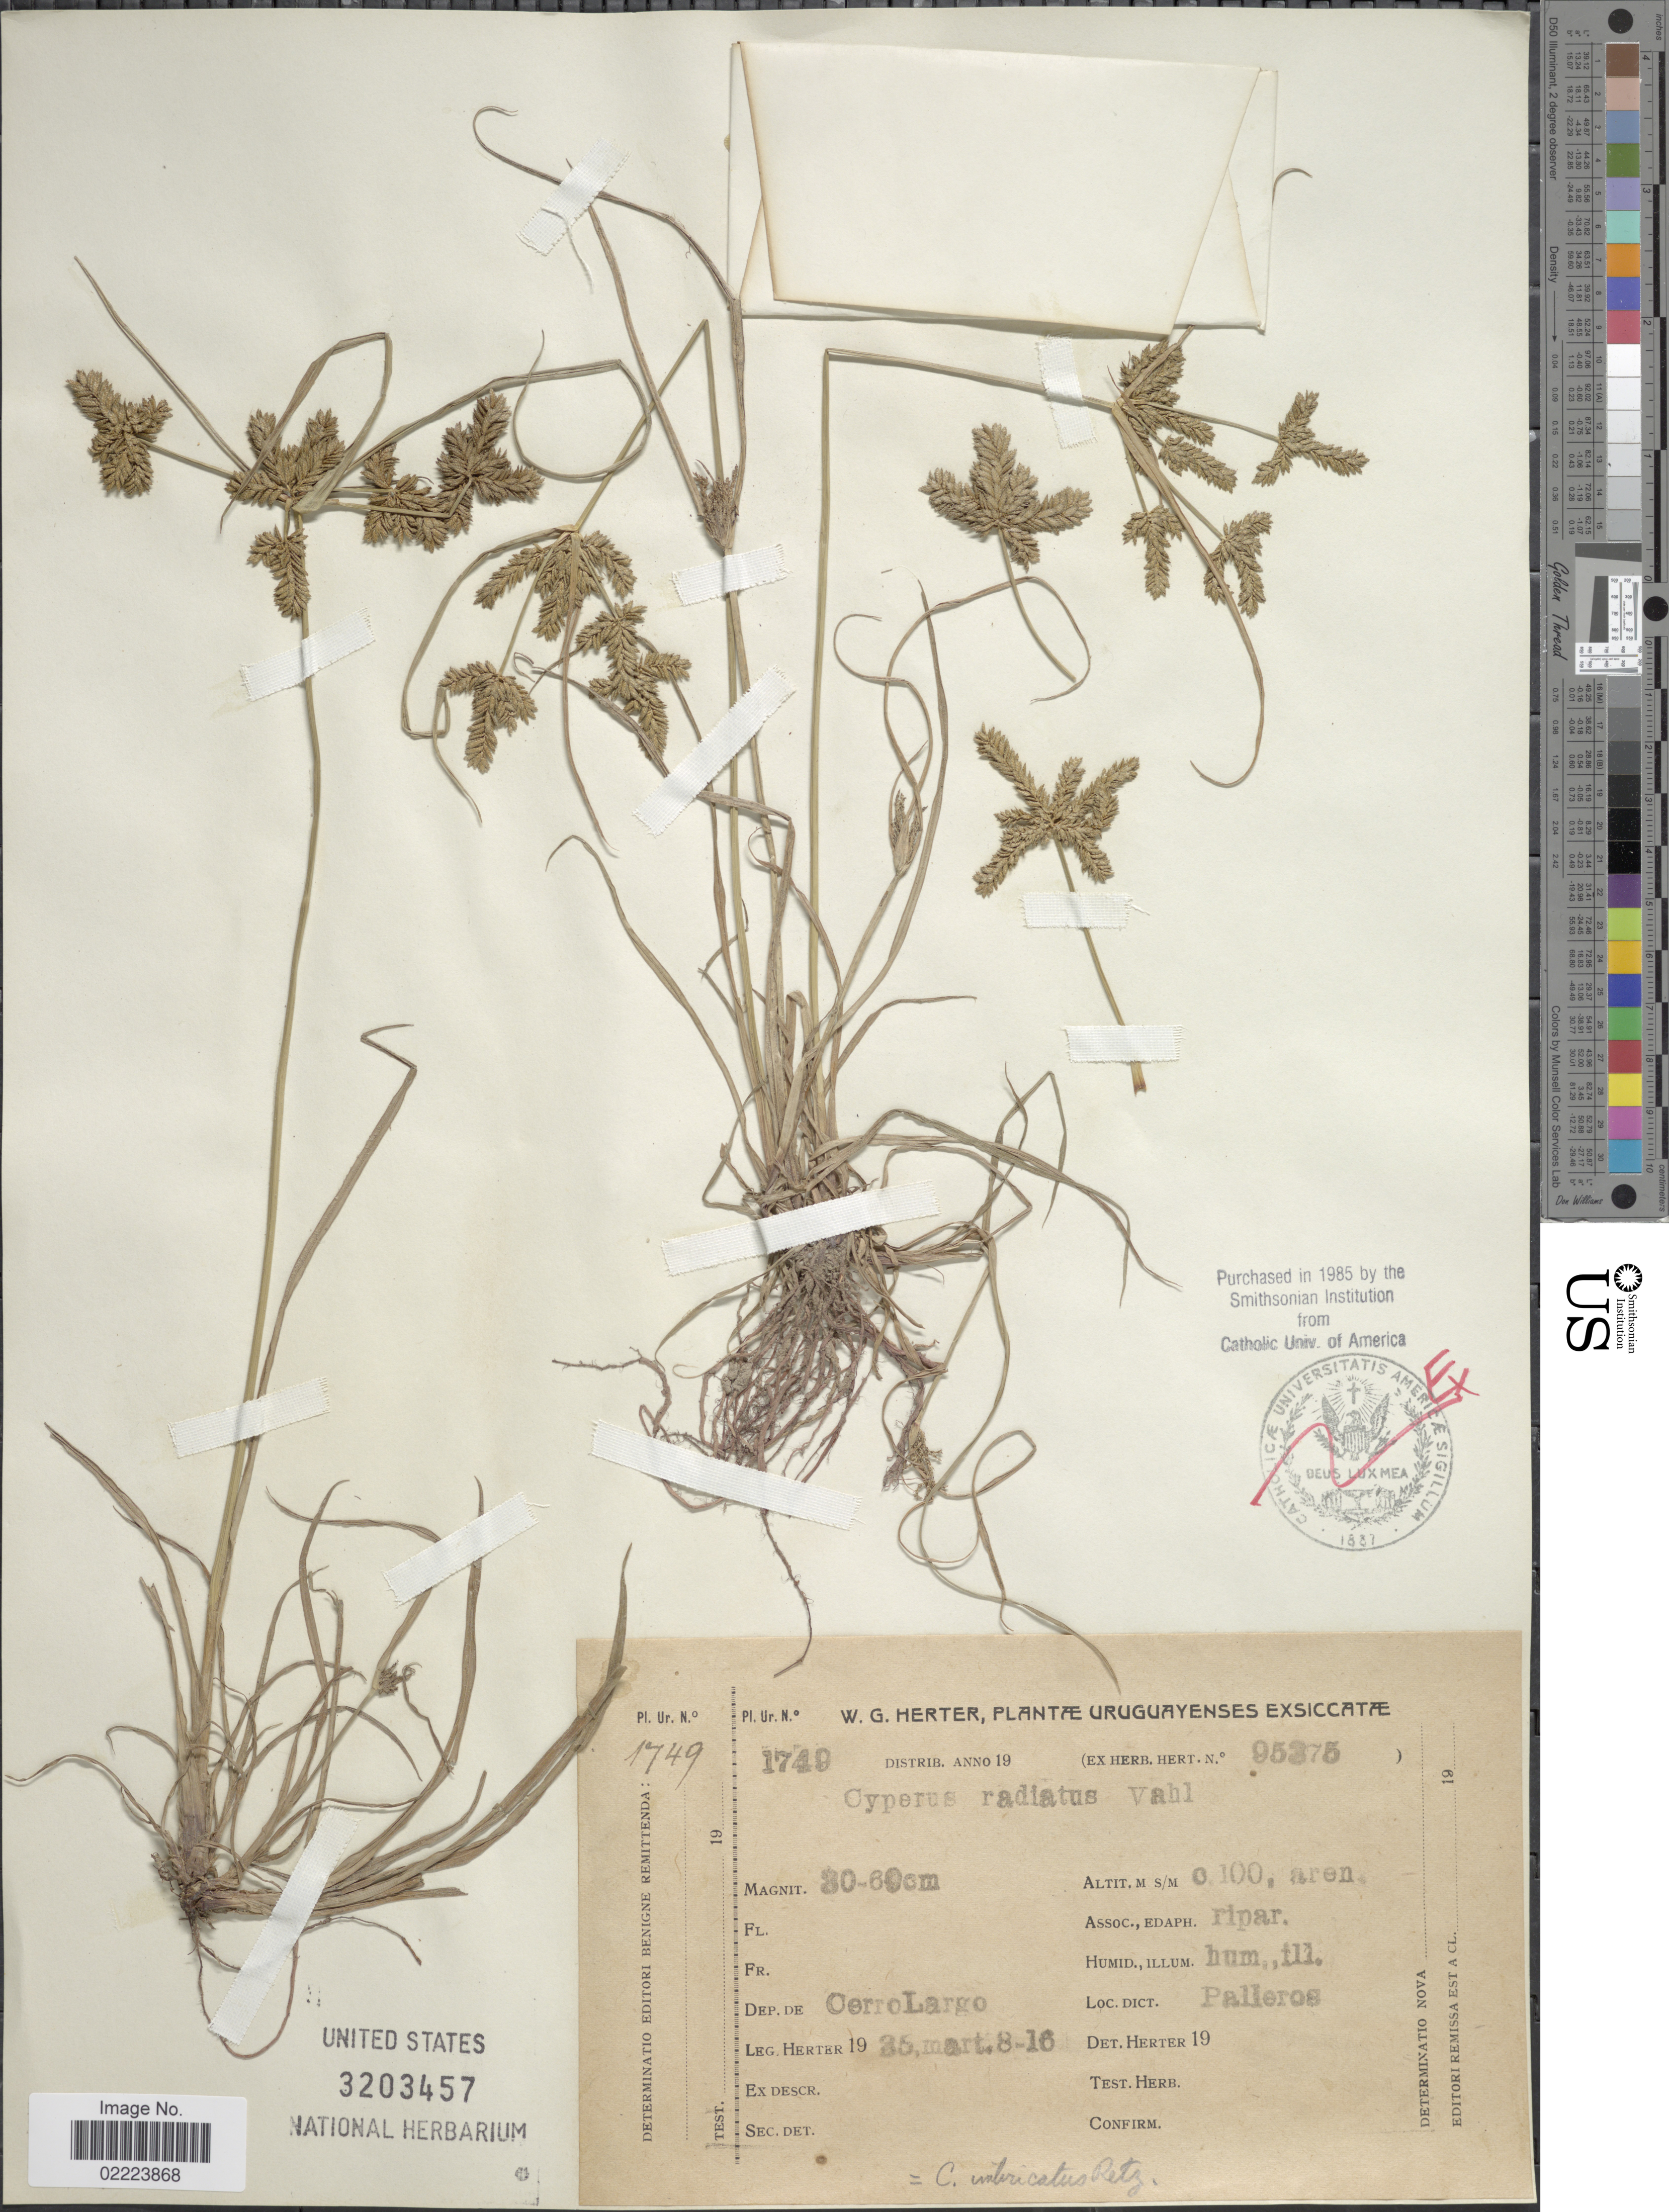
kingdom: Plantae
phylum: Tracheophyta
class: Liliopsida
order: Poales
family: Cyperaceae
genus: Cyperus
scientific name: Cyperus imbricatus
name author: Retz.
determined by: Strong, Mark T., (BOT), Smithsonian Institution - National Museum of Natural History (UNITED STATES)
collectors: W. G. Herter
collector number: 95375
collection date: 1935-03-08/1935-03-16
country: Uruguay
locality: Cerro Largo, Palleros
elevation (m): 100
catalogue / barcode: US 3203457